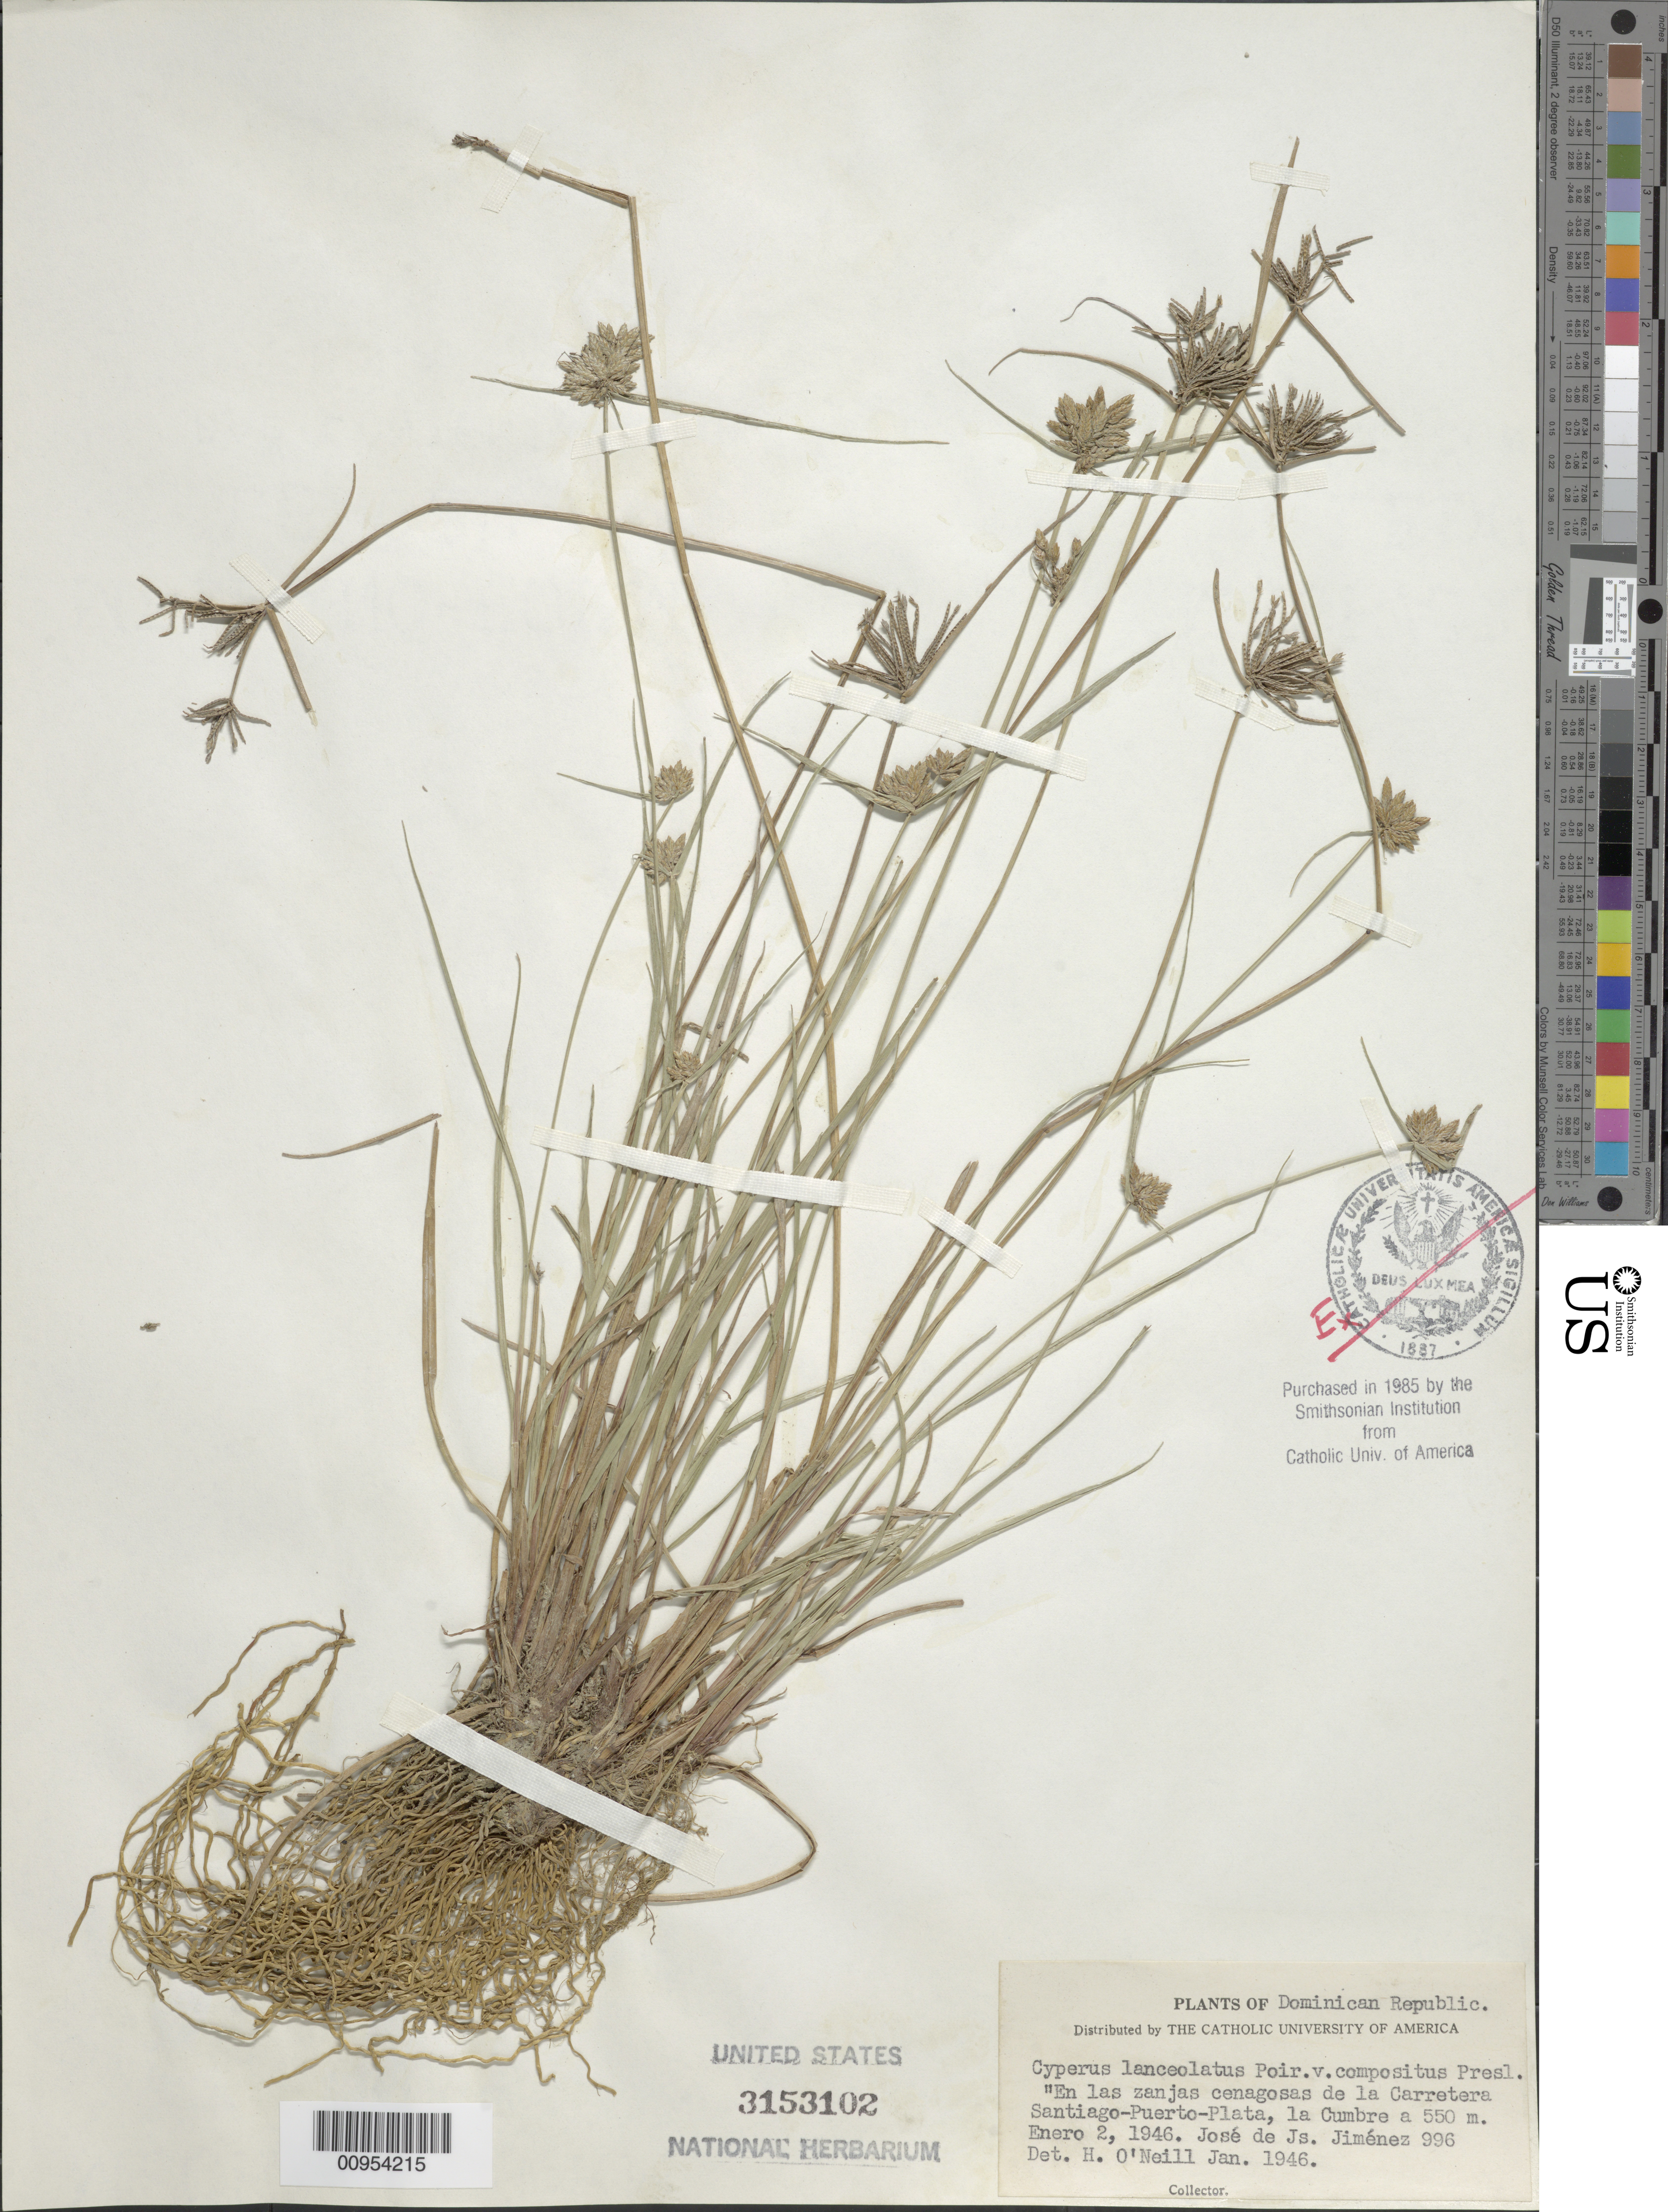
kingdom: Plantae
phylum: Tracheophyta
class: Liliopsida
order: Poales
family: Cyperaceae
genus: Cyperus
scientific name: Cyperus lanceolatus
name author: Poir.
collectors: J. J. Jiménez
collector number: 996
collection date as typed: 02 Jan 1946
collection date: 1946-01-02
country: Dominican Republic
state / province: Santiago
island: Hispaniola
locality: En las zanjas cenagosas de la Carretera Santiago-Puerto Plata, La Cumbre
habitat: En las zanjas cenagosas de la carretera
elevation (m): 550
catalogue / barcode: US 3153102